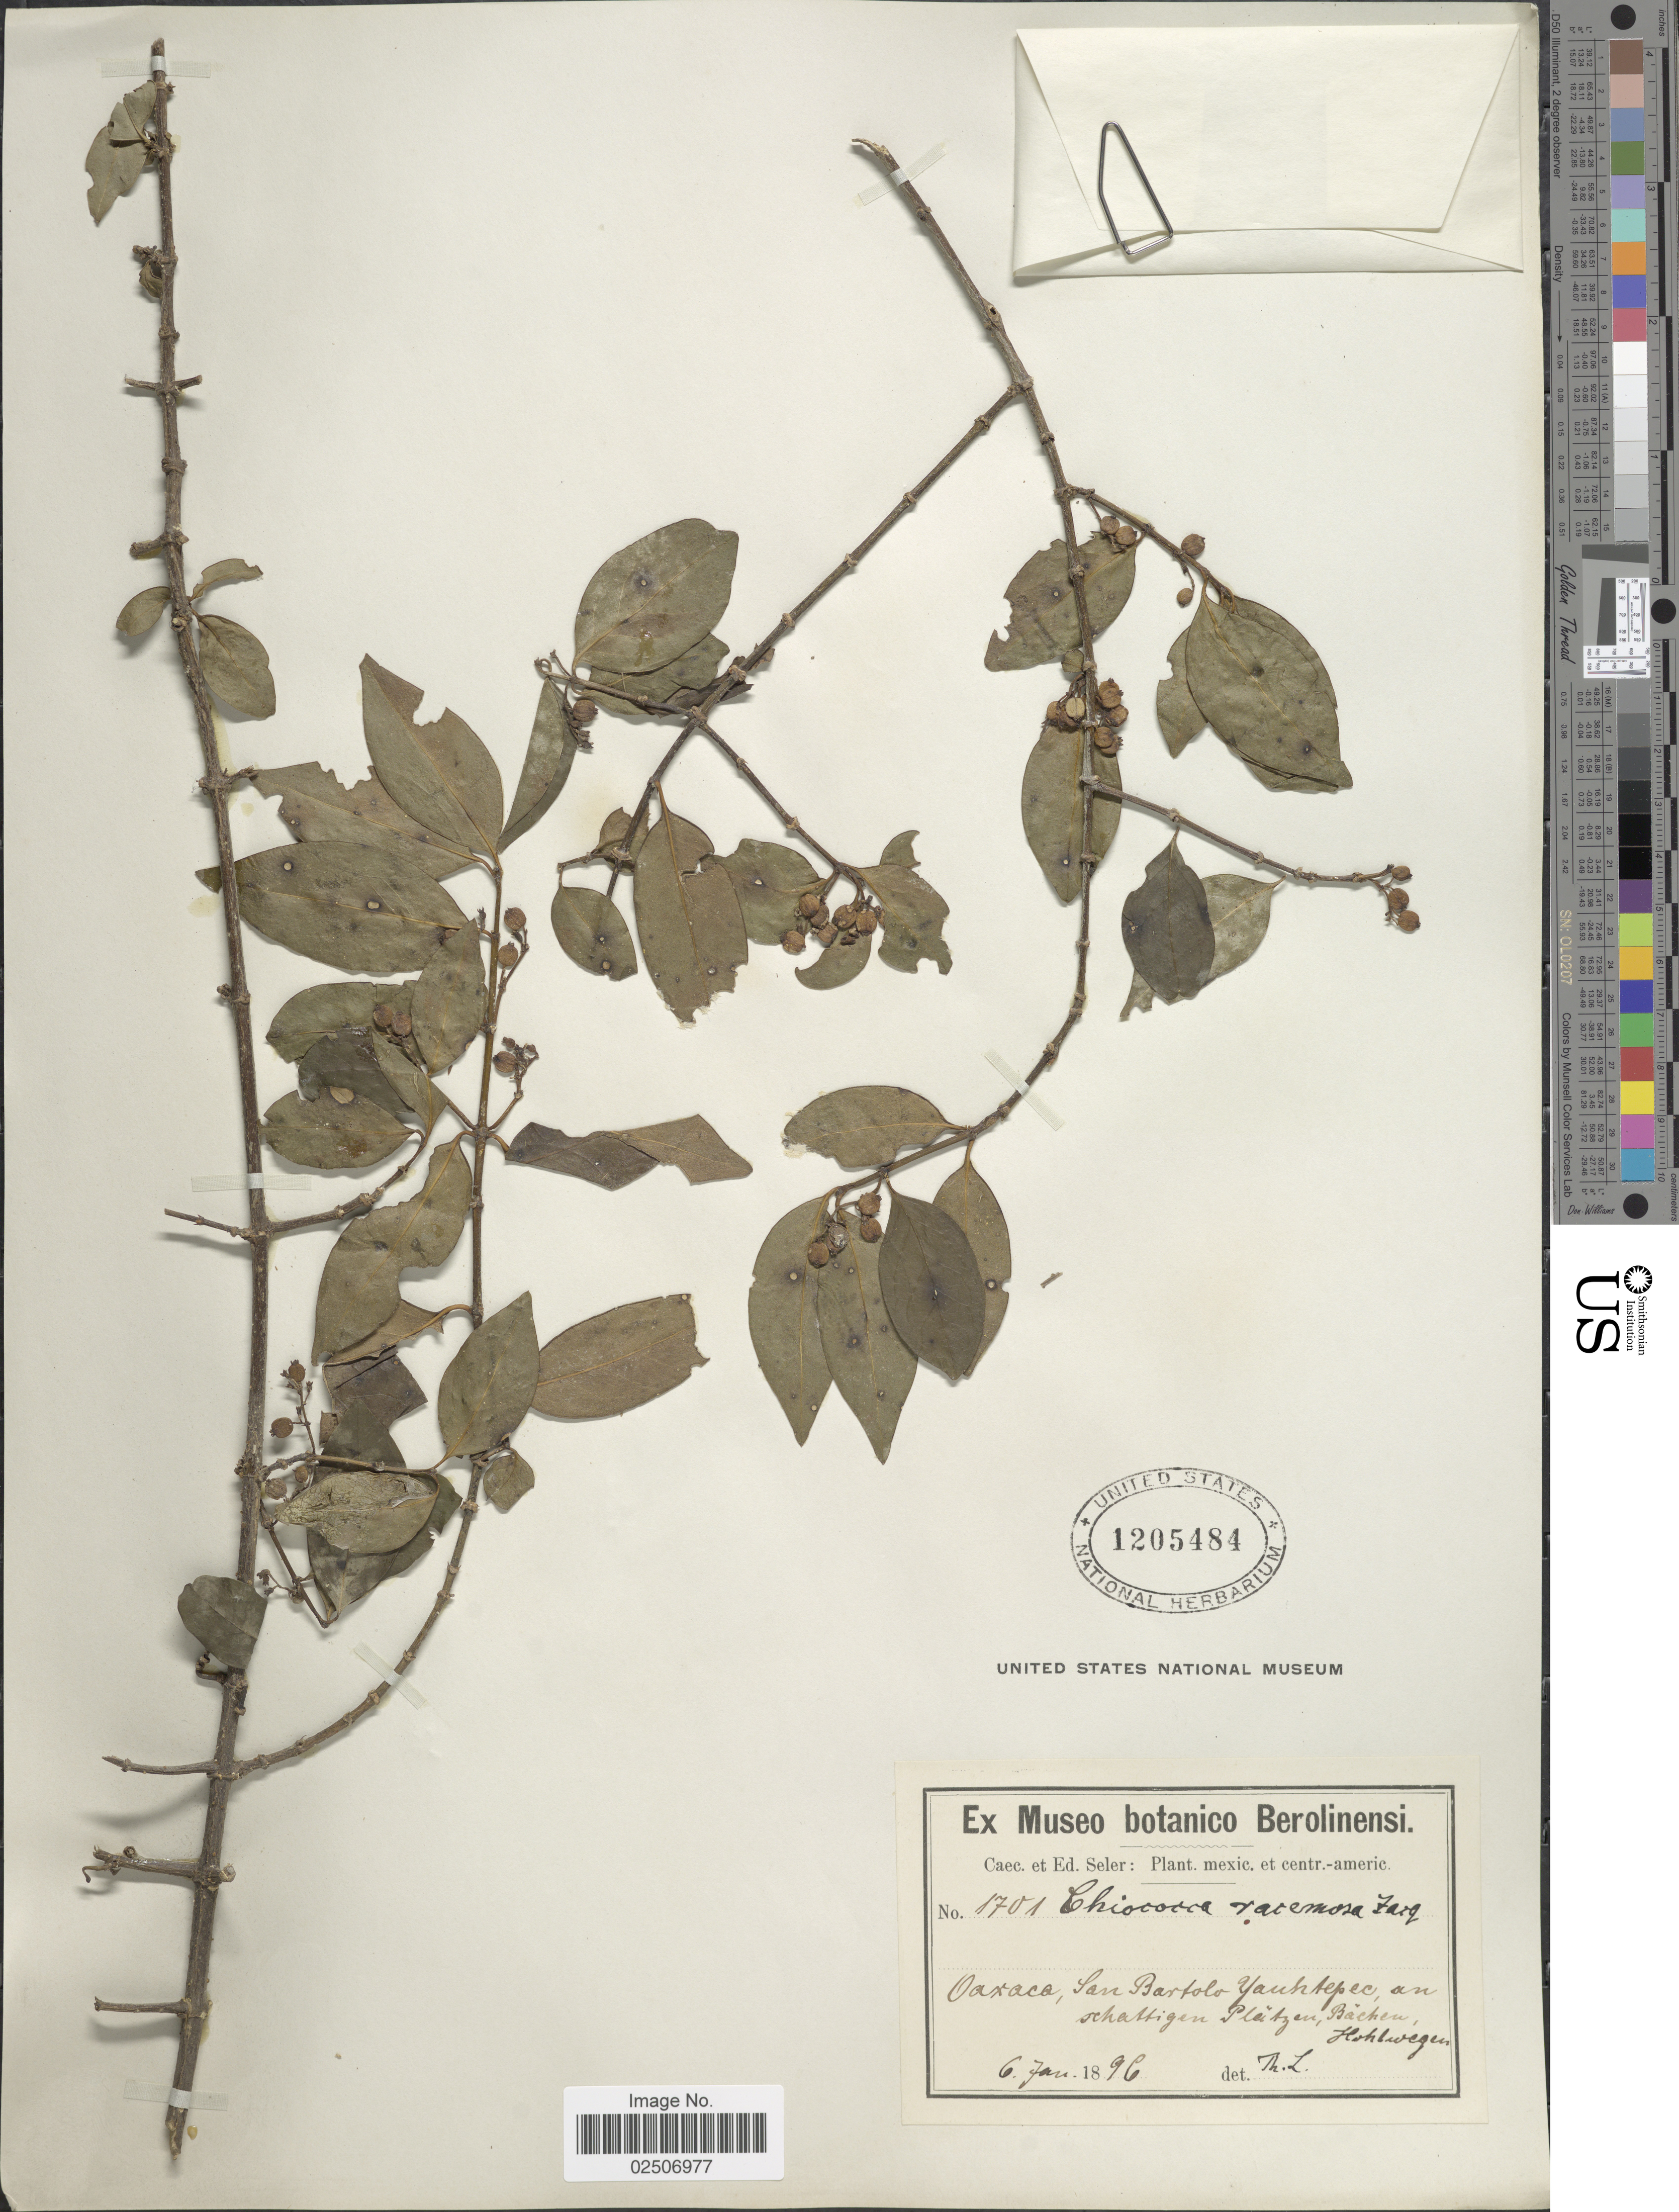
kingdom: Plantae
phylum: Tracheophyta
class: Magnoliopsida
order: Gentianales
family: Rubiaceae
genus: Chiococca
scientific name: Chiococca alba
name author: (L.) Hitchc.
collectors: E. G. Seler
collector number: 1701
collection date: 1896-01-06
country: Mexico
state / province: Oaxaca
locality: San Bartolo Yauhtepec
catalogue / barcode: US 1205484